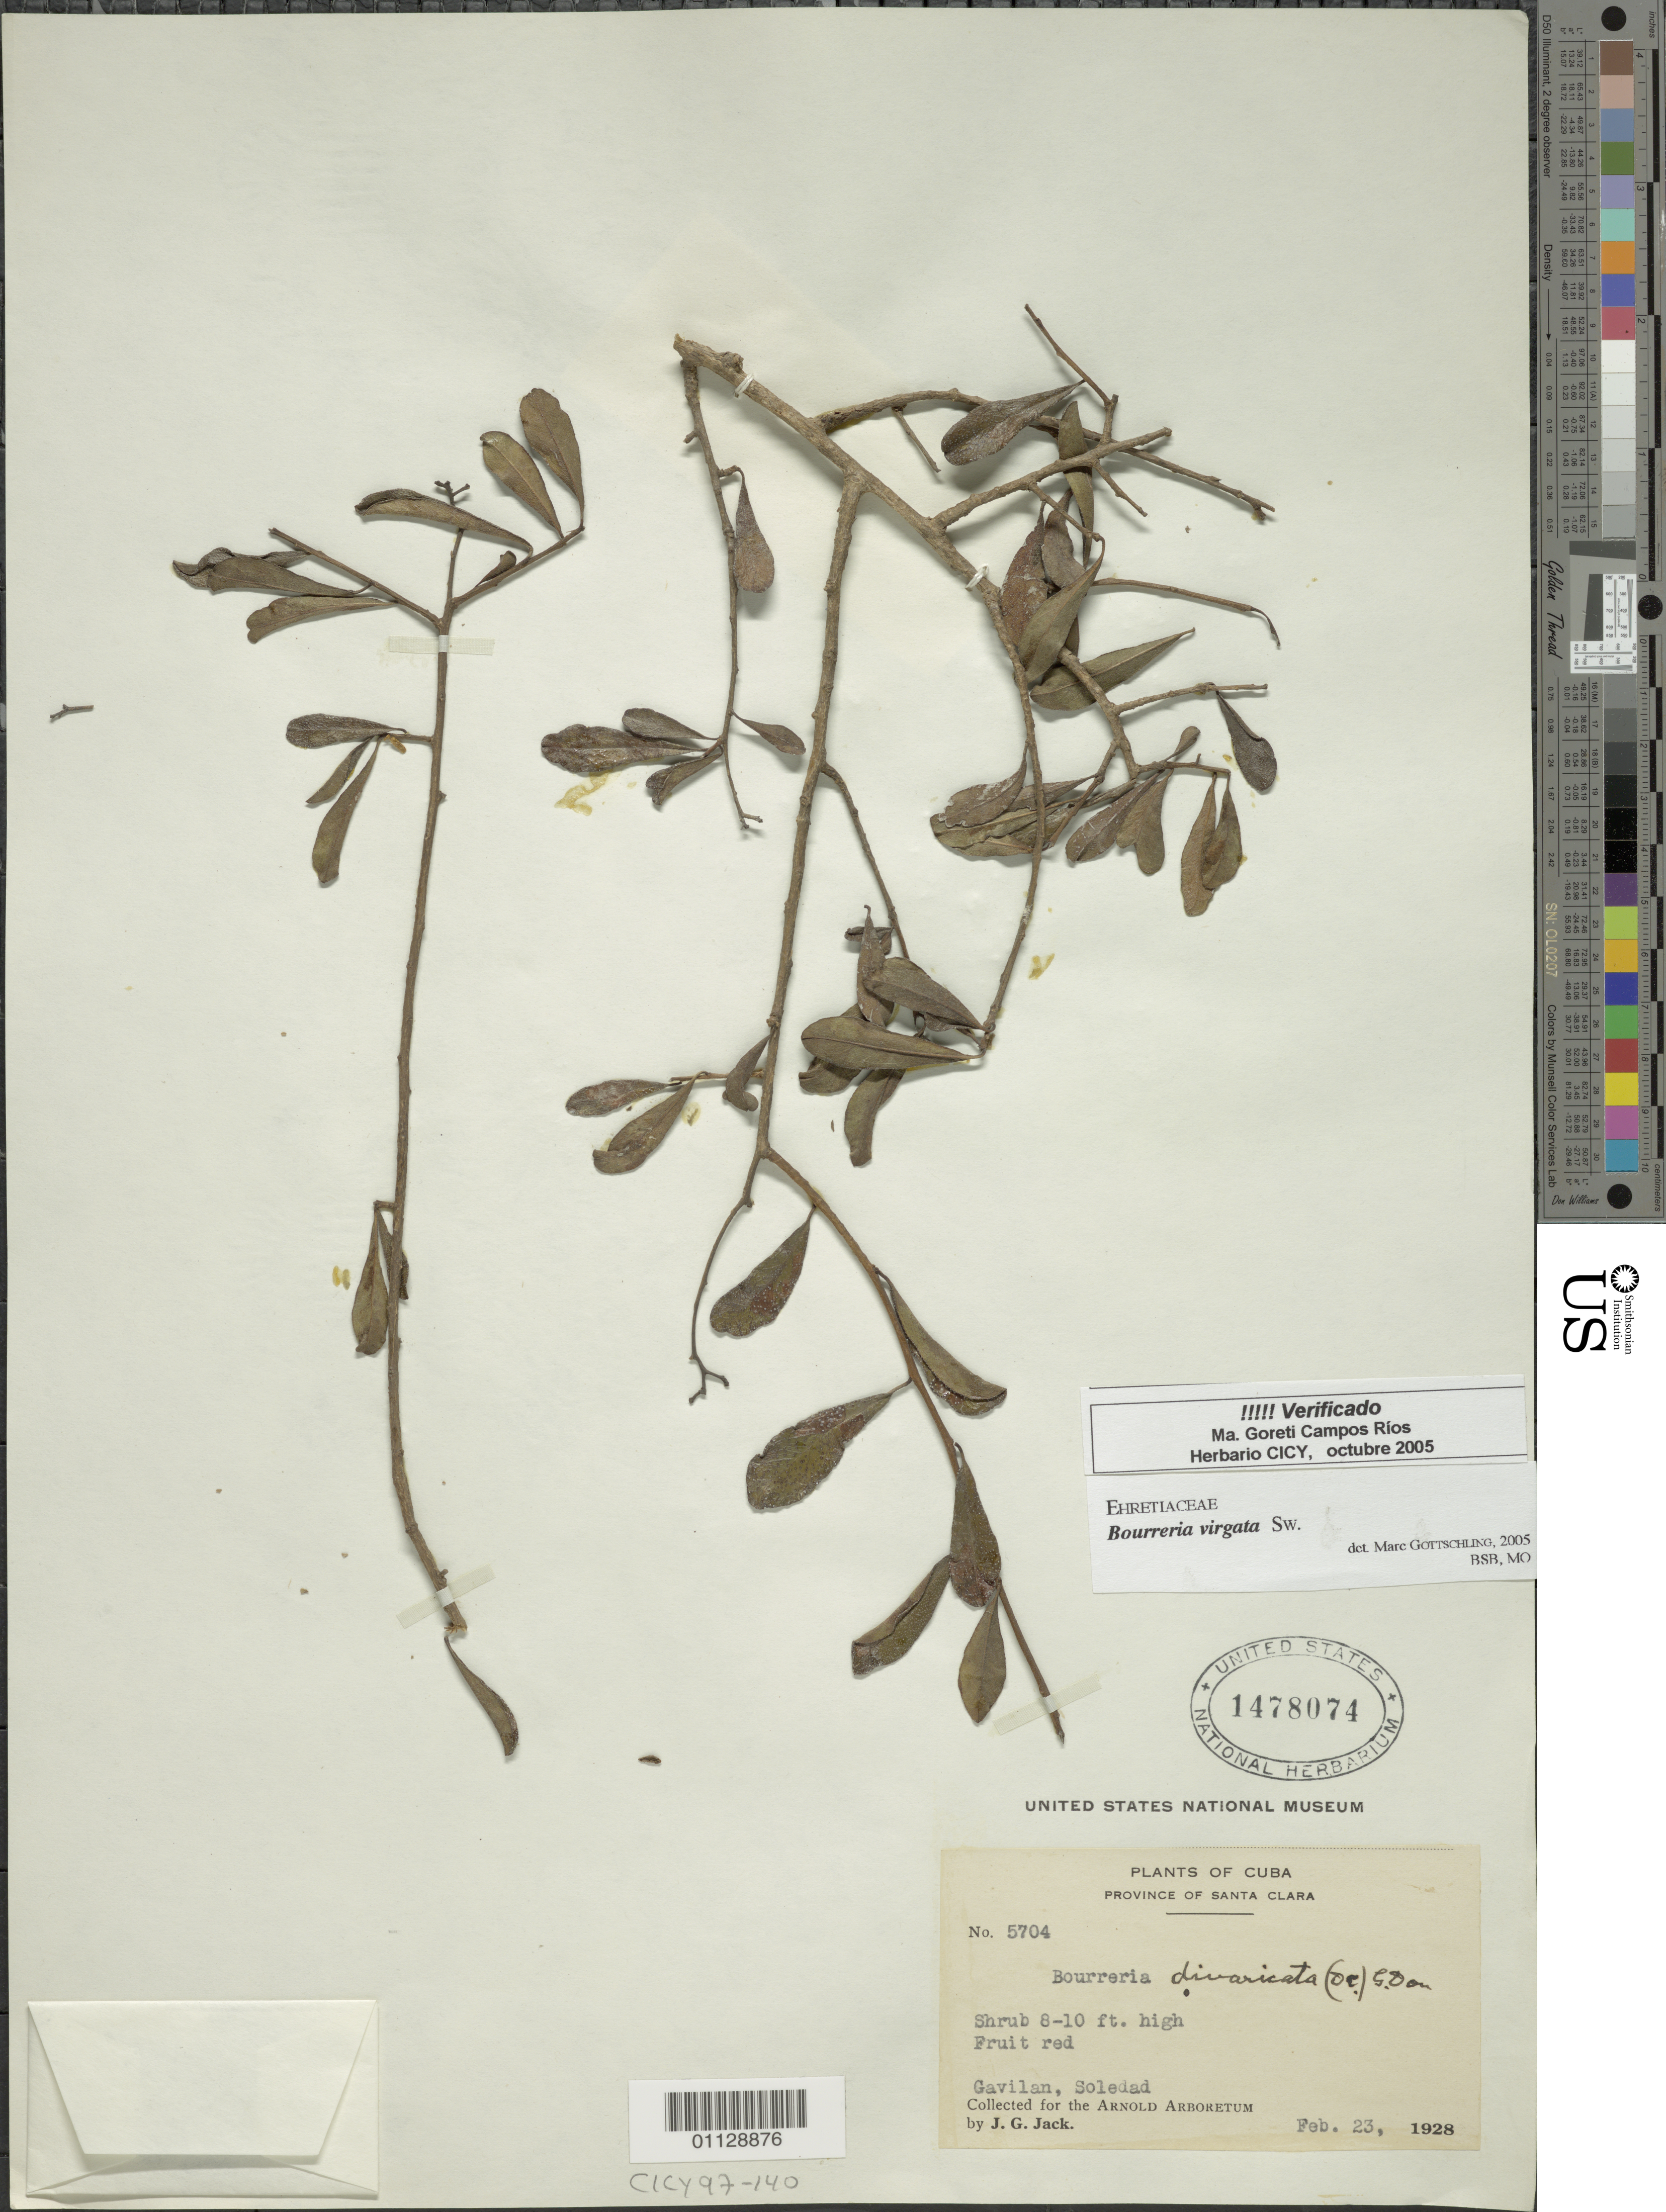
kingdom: Plantae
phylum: Tracheophyta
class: Magnoliopsida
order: Boraginales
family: Ehretiaceae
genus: Bourreria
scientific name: Bourreria virgata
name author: (Sw.) G. Don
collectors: J. G. Jack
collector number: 5704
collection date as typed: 23 Feb 1928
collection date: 1928-02-23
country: Cuba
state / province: Villa Clara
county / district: Santa Clara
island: Cuba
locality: Gavilan, Soledad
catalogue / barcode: US 1478074